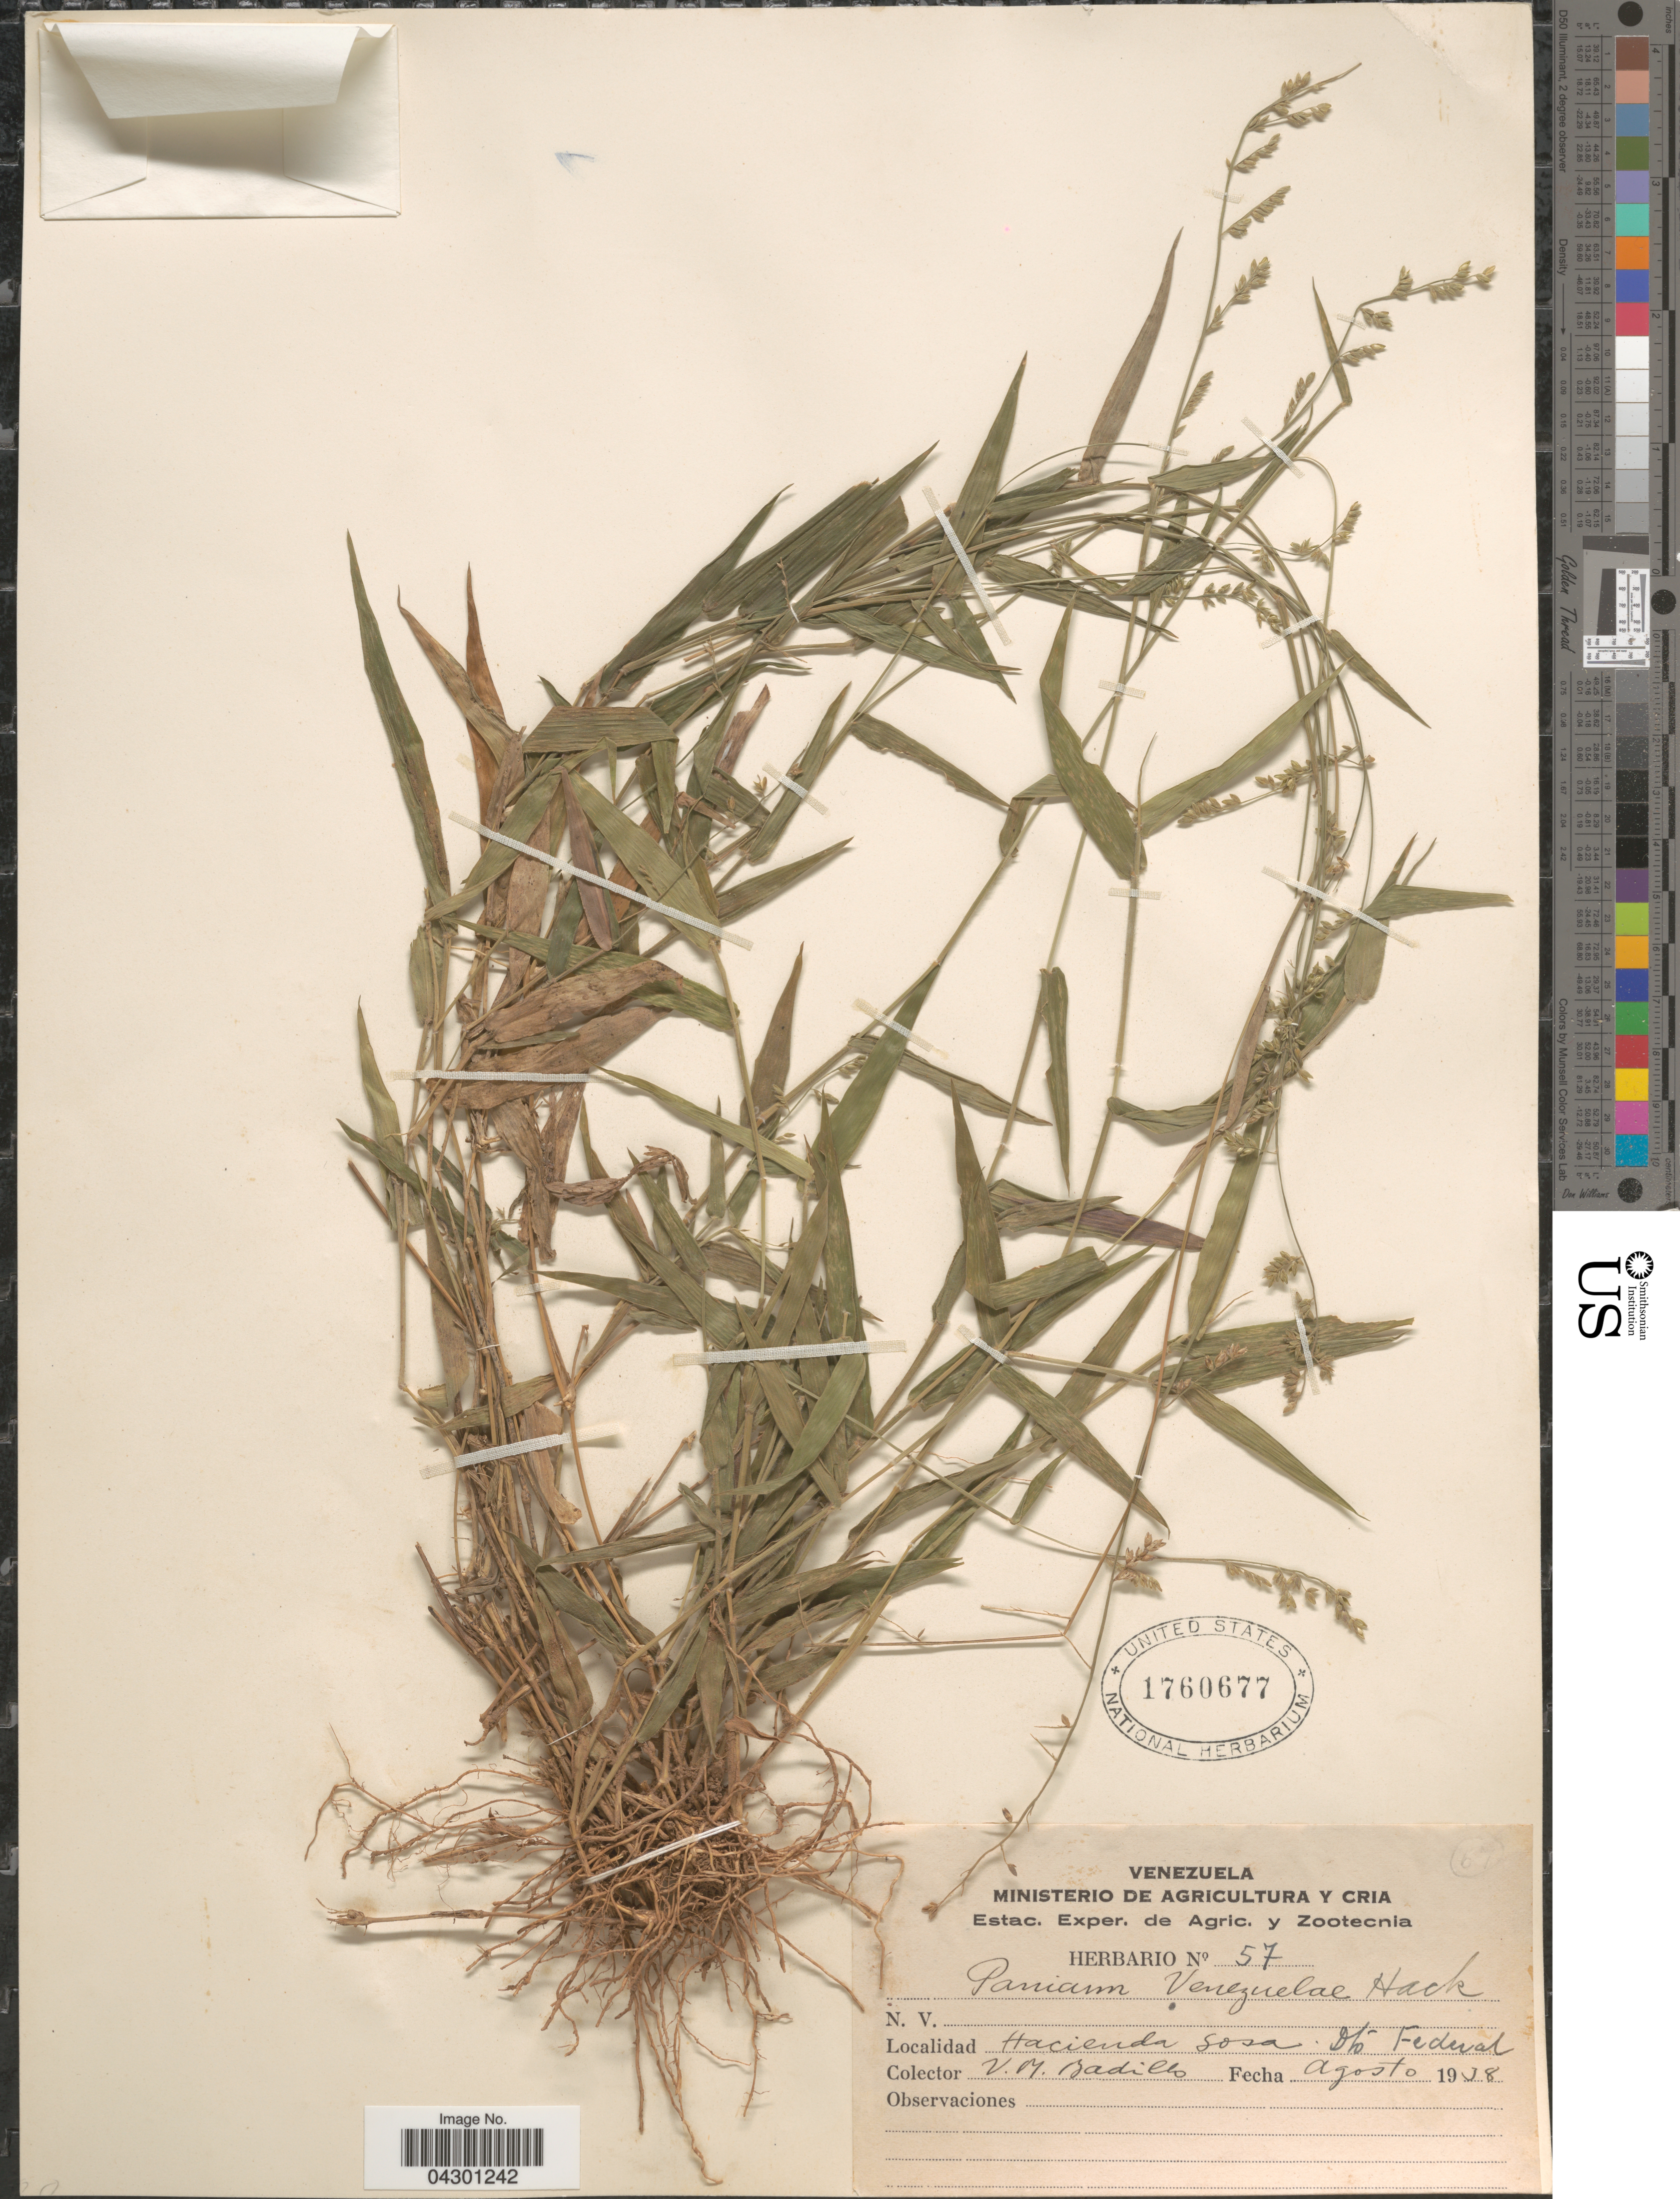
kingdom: Plantae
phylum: Tracheophyta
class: Liliopsida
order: Poales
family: Poaceae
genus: Panicum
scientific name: Panicum venezuelae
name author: Hack.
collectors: V. Badillo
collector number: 57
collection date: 1938-08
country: Venezuela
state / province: Distrito Federal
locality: Hacienda Sosa.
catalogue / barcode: US 1760677